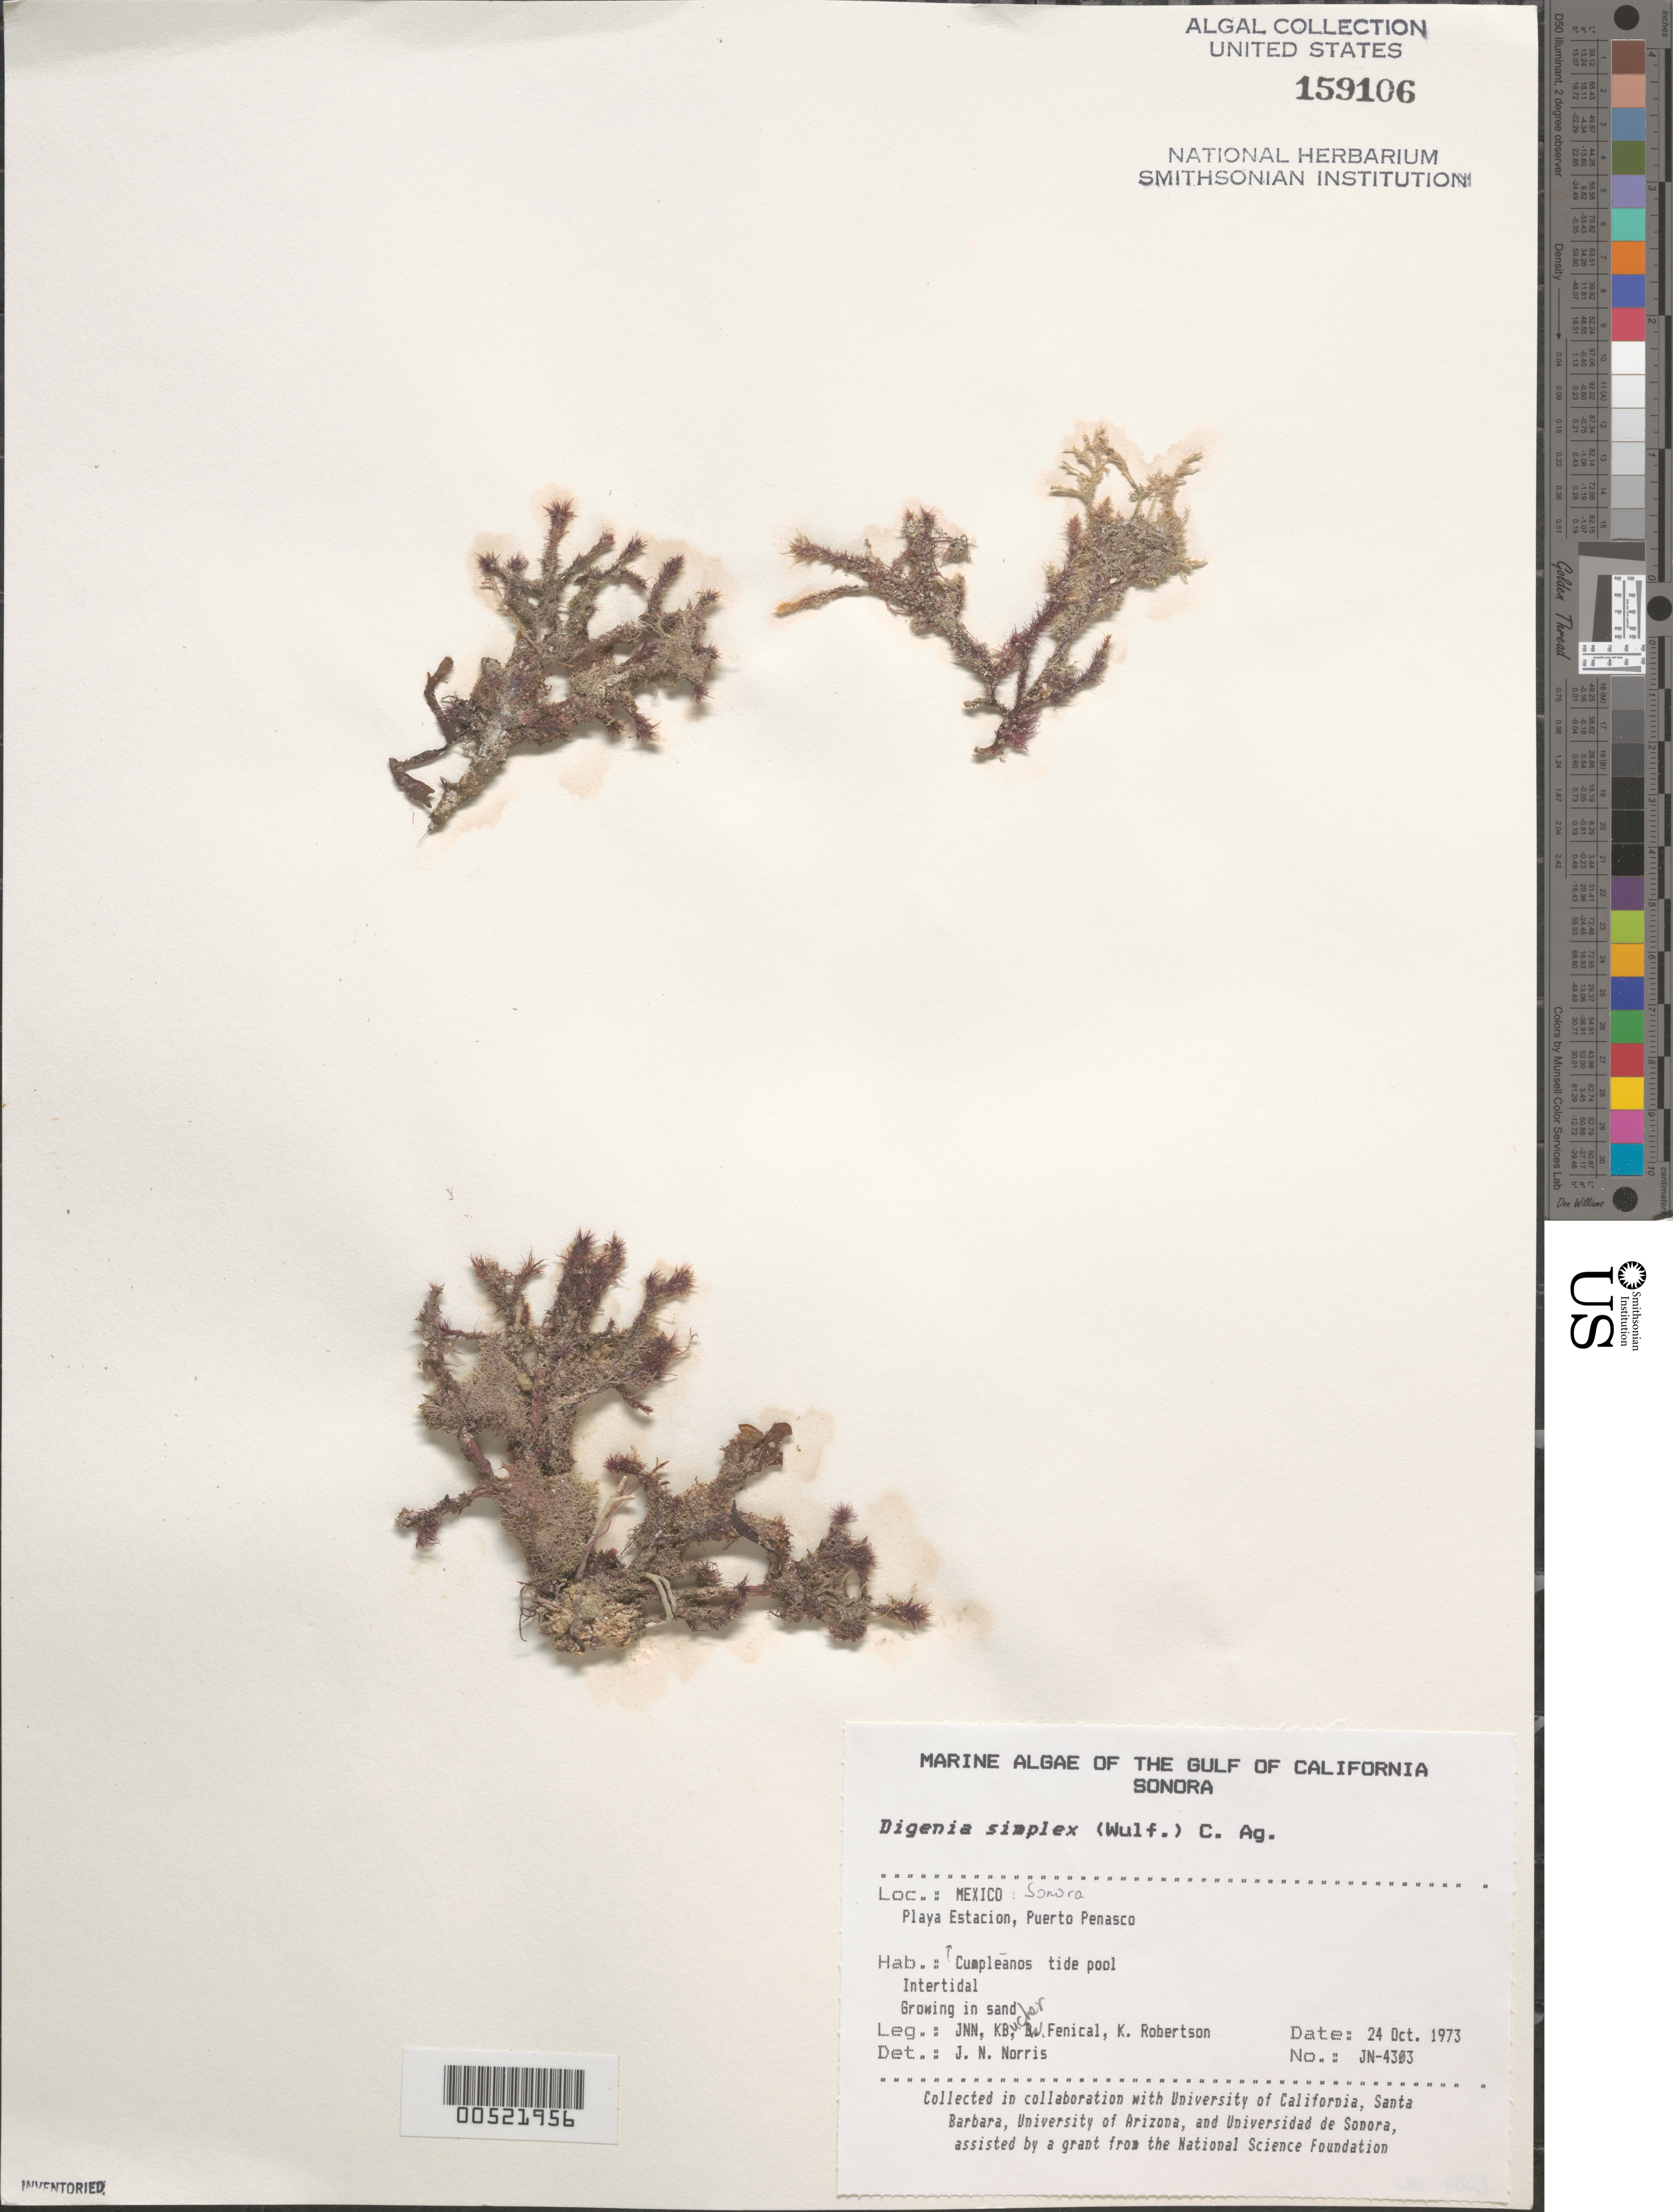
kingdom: Plantae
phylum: Rhodophyta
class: Florideophyceae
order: Ceramiales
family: Rhodomelaceae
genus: Digenea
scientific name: Digenea simplex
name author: (Wulfen) C. Agardh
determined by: Norris, James N.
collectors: J. N. Norris, K. E. Bucher, W. Fenical & K. Robertson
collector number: JN-4303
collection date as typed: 24 Oct 1973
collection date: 1973-10-24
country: Mexico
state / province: Sonora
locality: Playa Estacion, Puerto Penasco, Cumpleanos Tide Pool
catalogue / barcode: US 159106